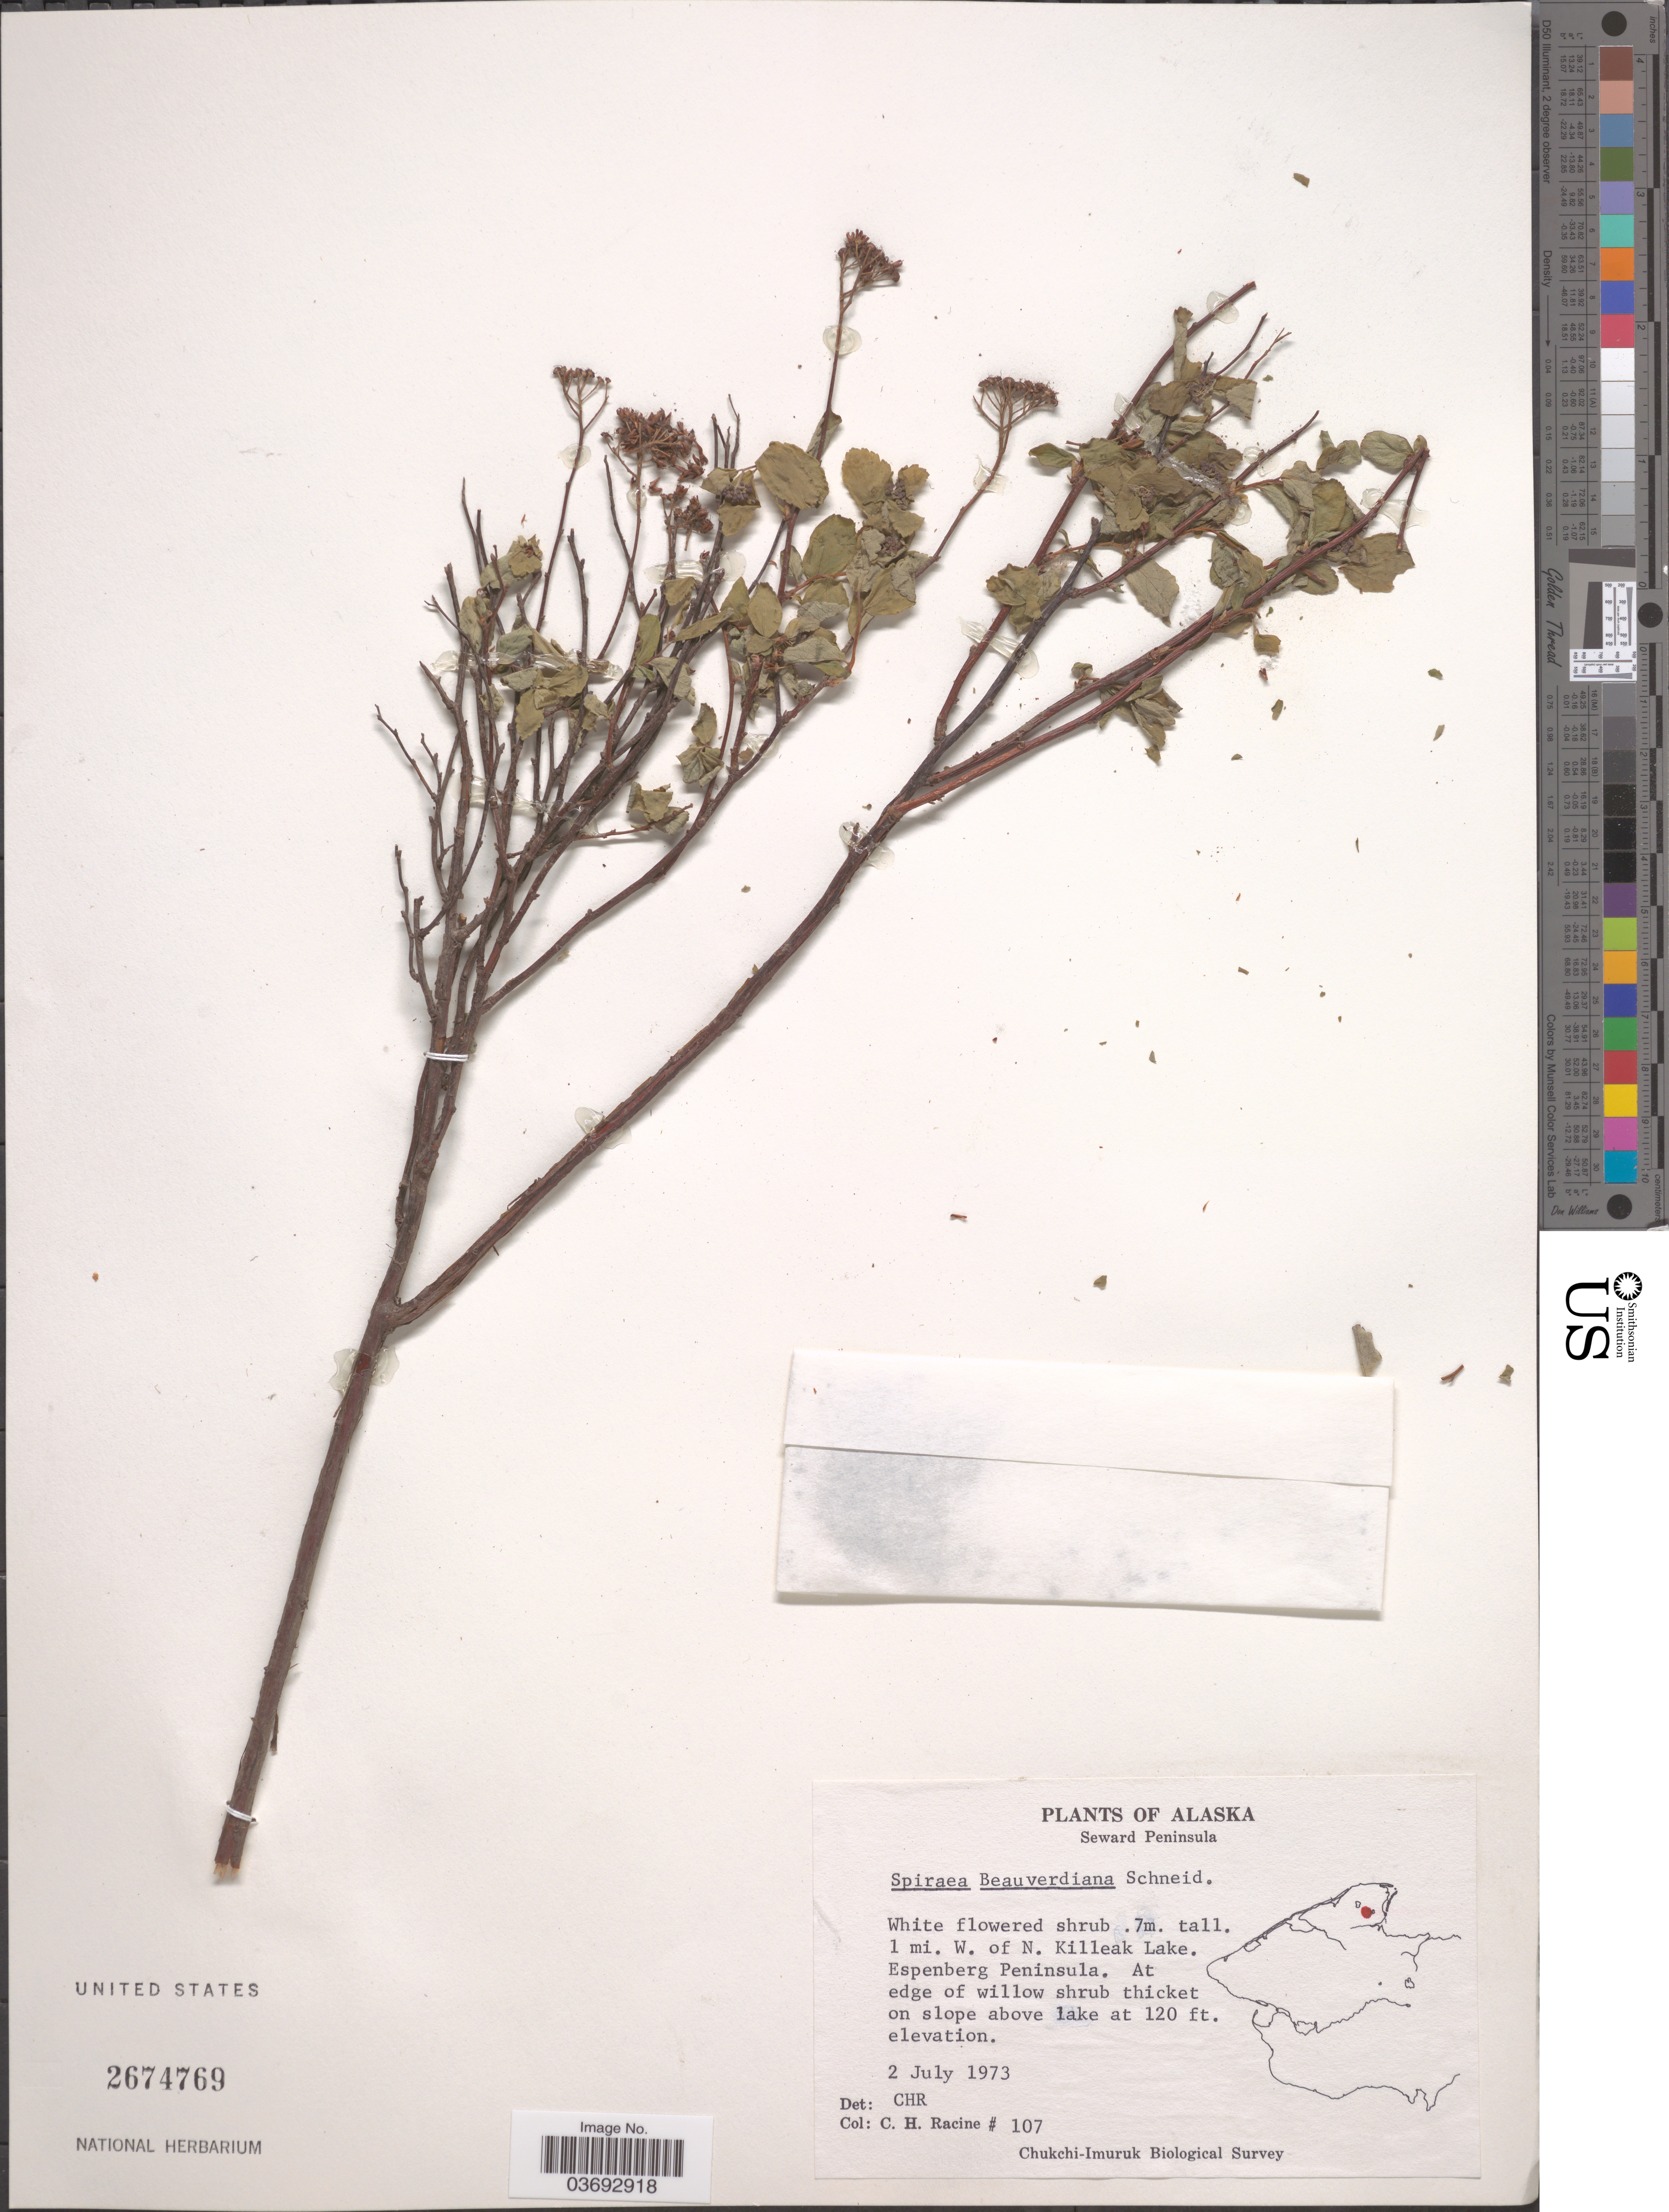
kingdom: Plantae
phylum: Tracheophyta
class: Magnoliopsida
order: Rosales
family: Rosaceae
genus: Spiraea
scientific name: Spiraea stevenii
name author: (C.K. Schneid.) Rydb.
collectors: C. Racine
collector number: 107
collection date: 1973-07-02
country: United States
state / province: Alaska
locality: Seward Peninsula. 1 mi. W. of N. Killeak Lake. Espenberg Peninsula. At edge of willow shrub thicket on slope above lake.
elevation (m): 37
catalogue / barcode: US 2674769